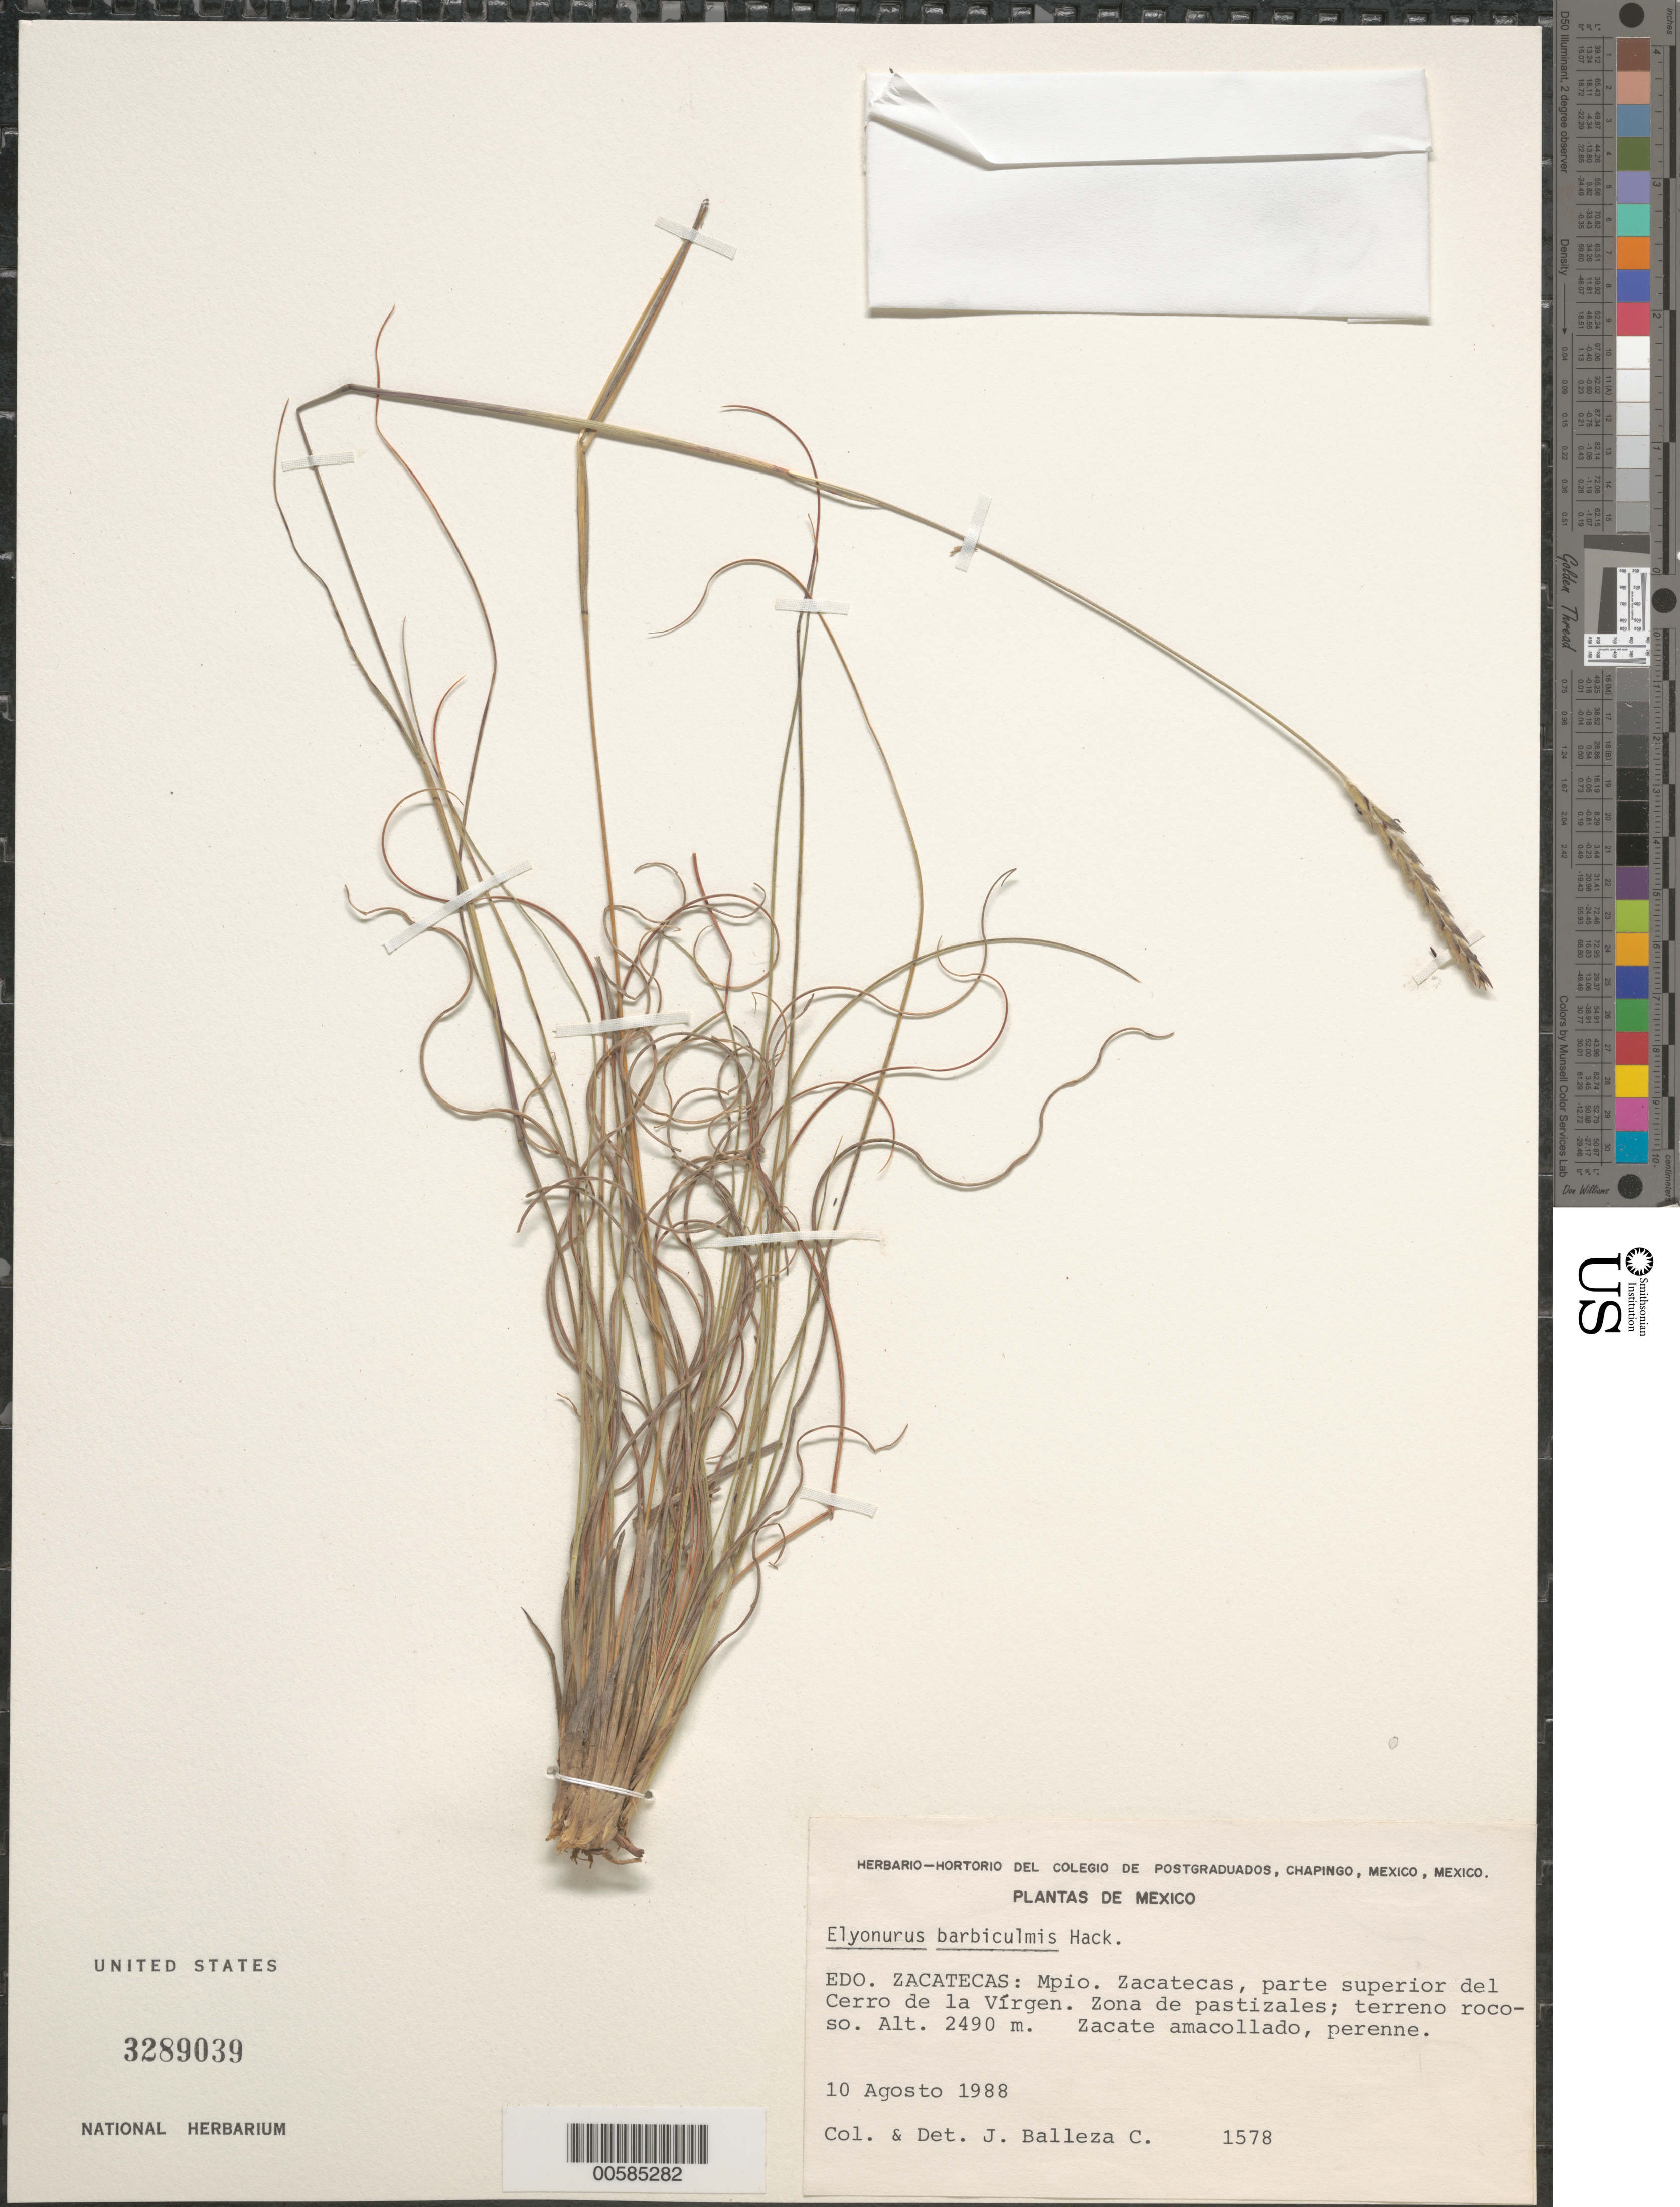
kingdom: Plantae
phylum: Tracheophyta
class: Liliopsida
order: Poales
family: Poaceae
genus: Elionurus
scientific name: Elionurus barbiculmis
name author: Hack. in A. DC.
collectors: J. J. Balleza C.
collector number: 1578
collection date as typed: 10 Aug 1988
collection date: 1988-08-10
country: Mexico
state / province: Zacatecas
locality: Mpio. Zacatecas, parte superior del Cerro de la Vfrgen.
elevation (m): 2490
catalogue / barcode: US 3289039A